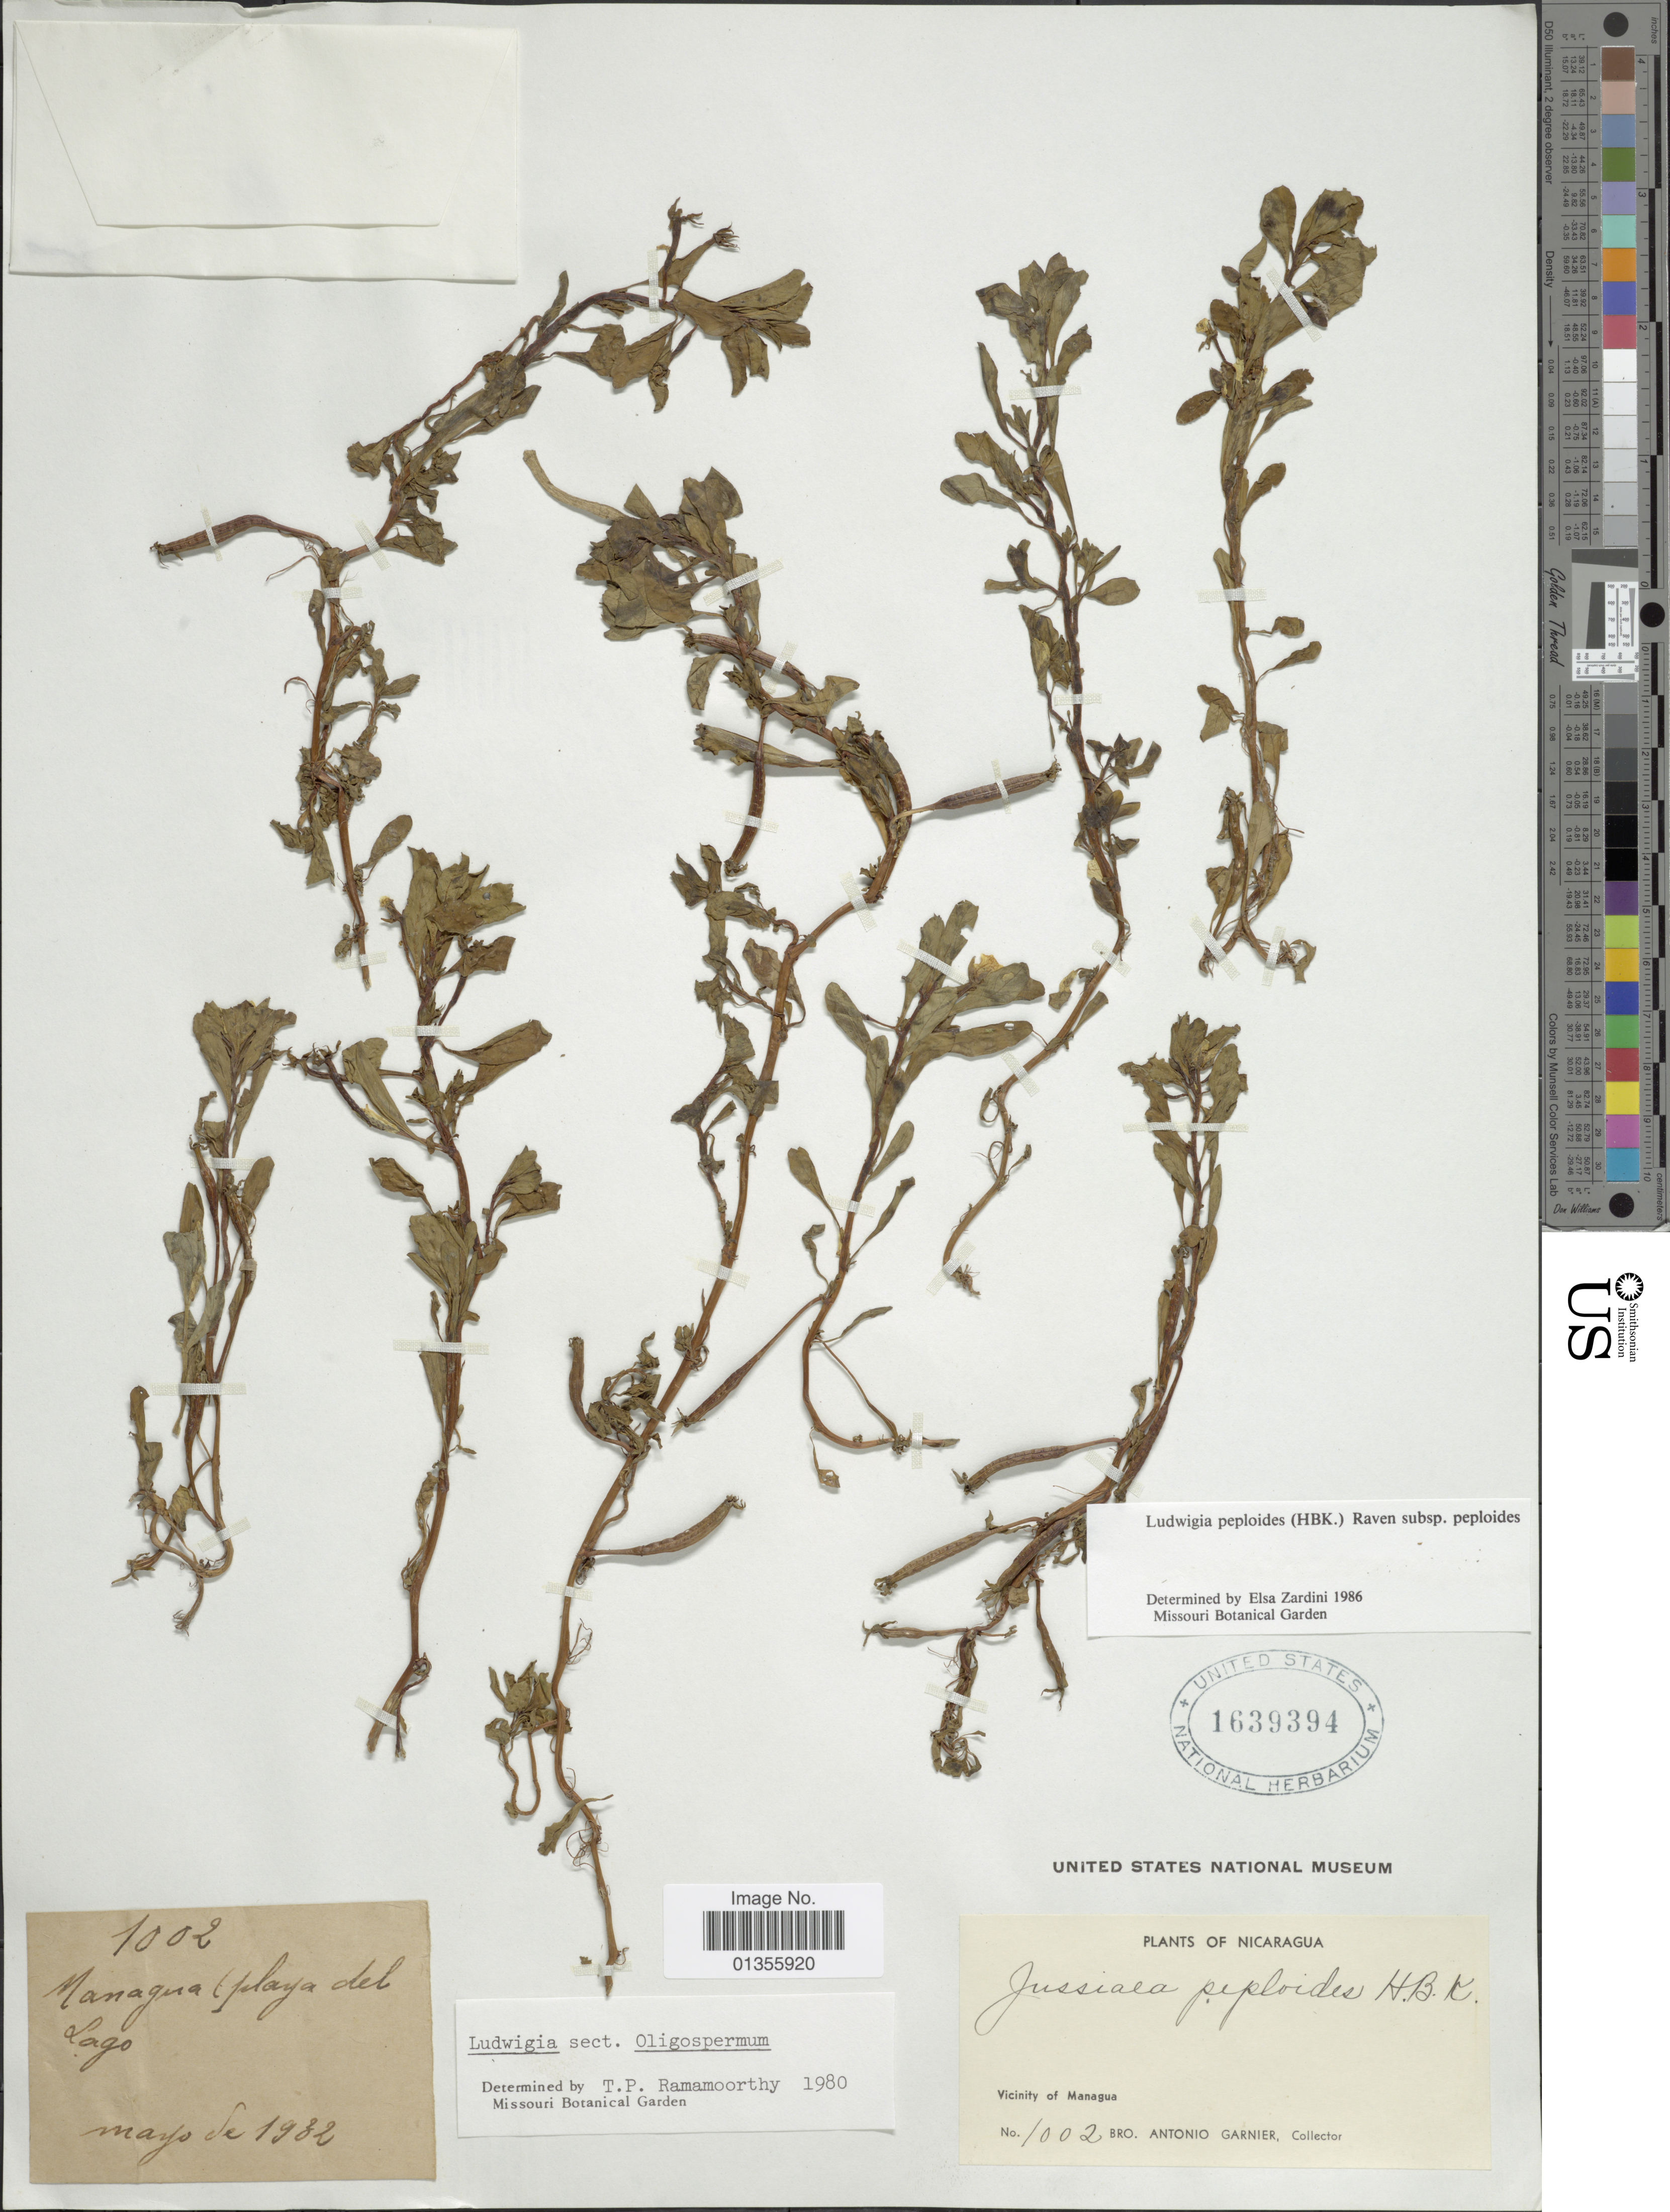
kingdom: Plantae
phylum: Tracheophyta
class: Magnoliopsida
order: Myrtales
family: Onagraceae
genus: Ludwigia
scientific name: Ludwigia peploides subsp. peploides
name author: (Kunth) P.H. Raven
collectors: Bro. A. Garnier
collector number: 1002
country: Nicaragua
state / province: Managua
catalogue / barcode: US 1639394